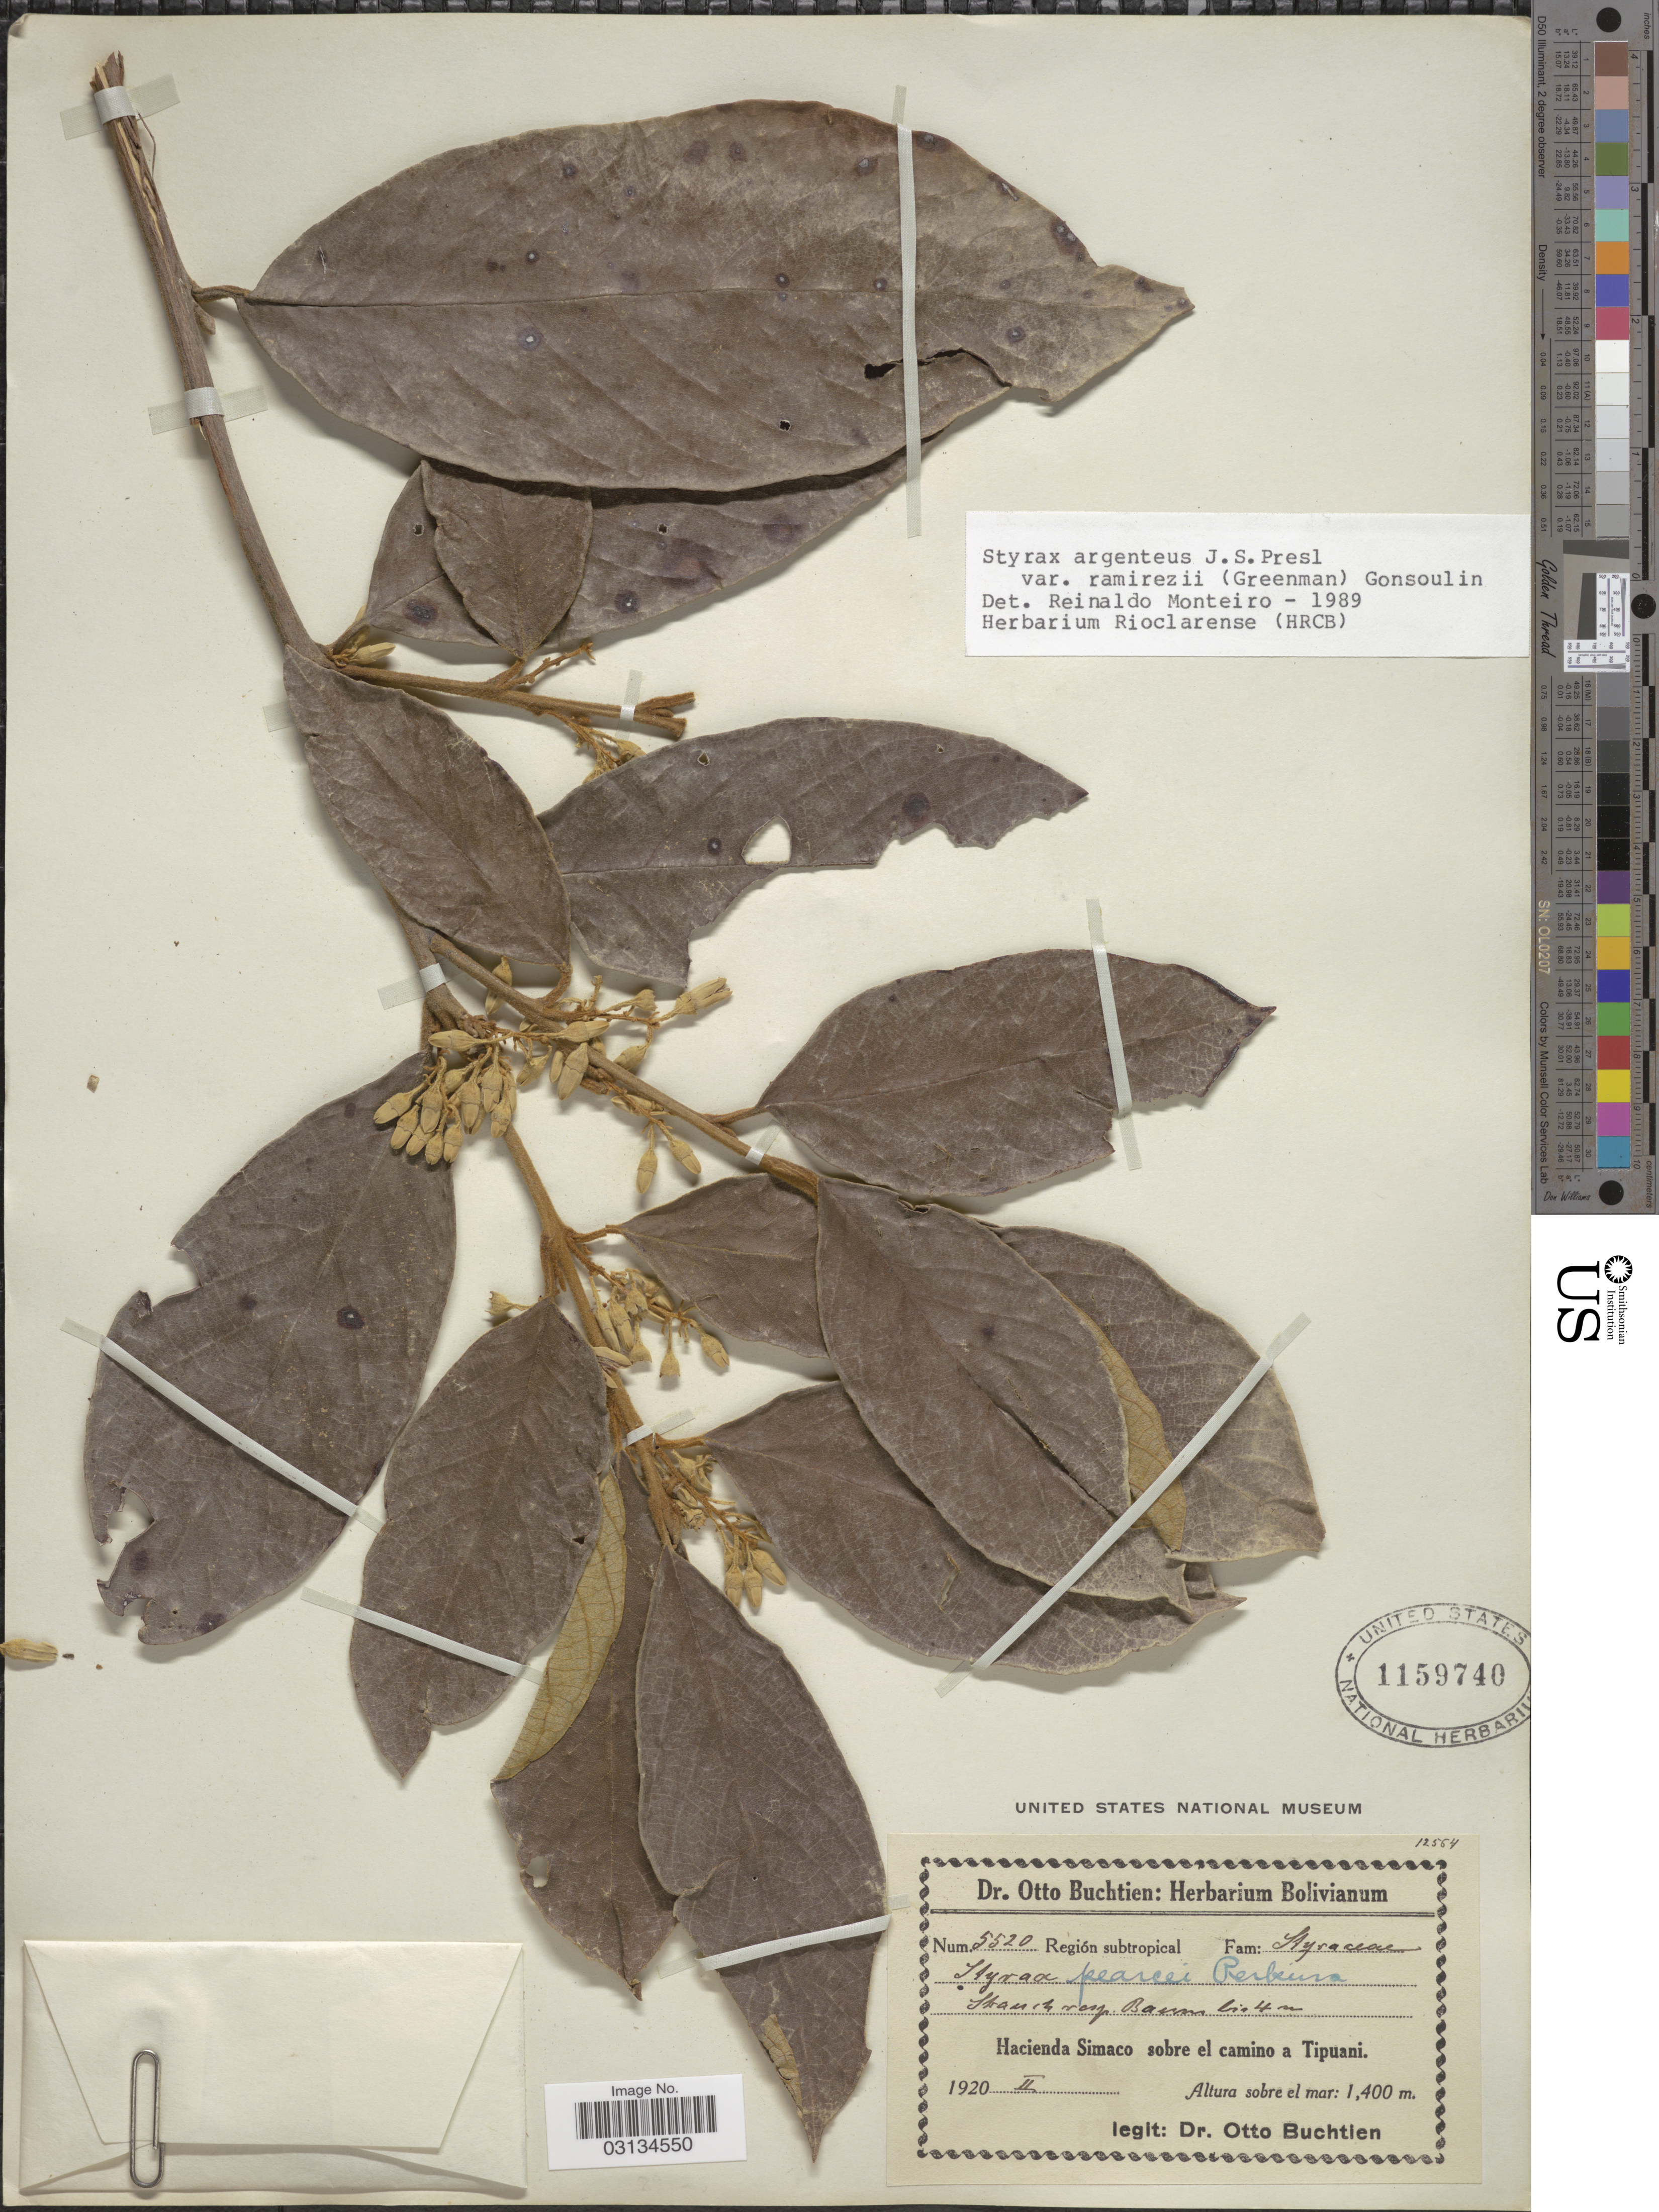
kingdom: Plantae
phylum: Tracheophyta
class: Magnoliopsida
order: Ericales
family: Styracaceae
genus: Styrax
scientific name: Styrax argenteus var. ramirezii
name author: (Greenm.) Gonsoulin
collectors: O. Buchtien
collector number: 5520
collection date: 1920-02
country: Bolivia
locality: Región subtropical. Hacienda Simaco sobre el camino a Tipuani.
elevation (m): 1400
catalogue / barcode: US 1159740